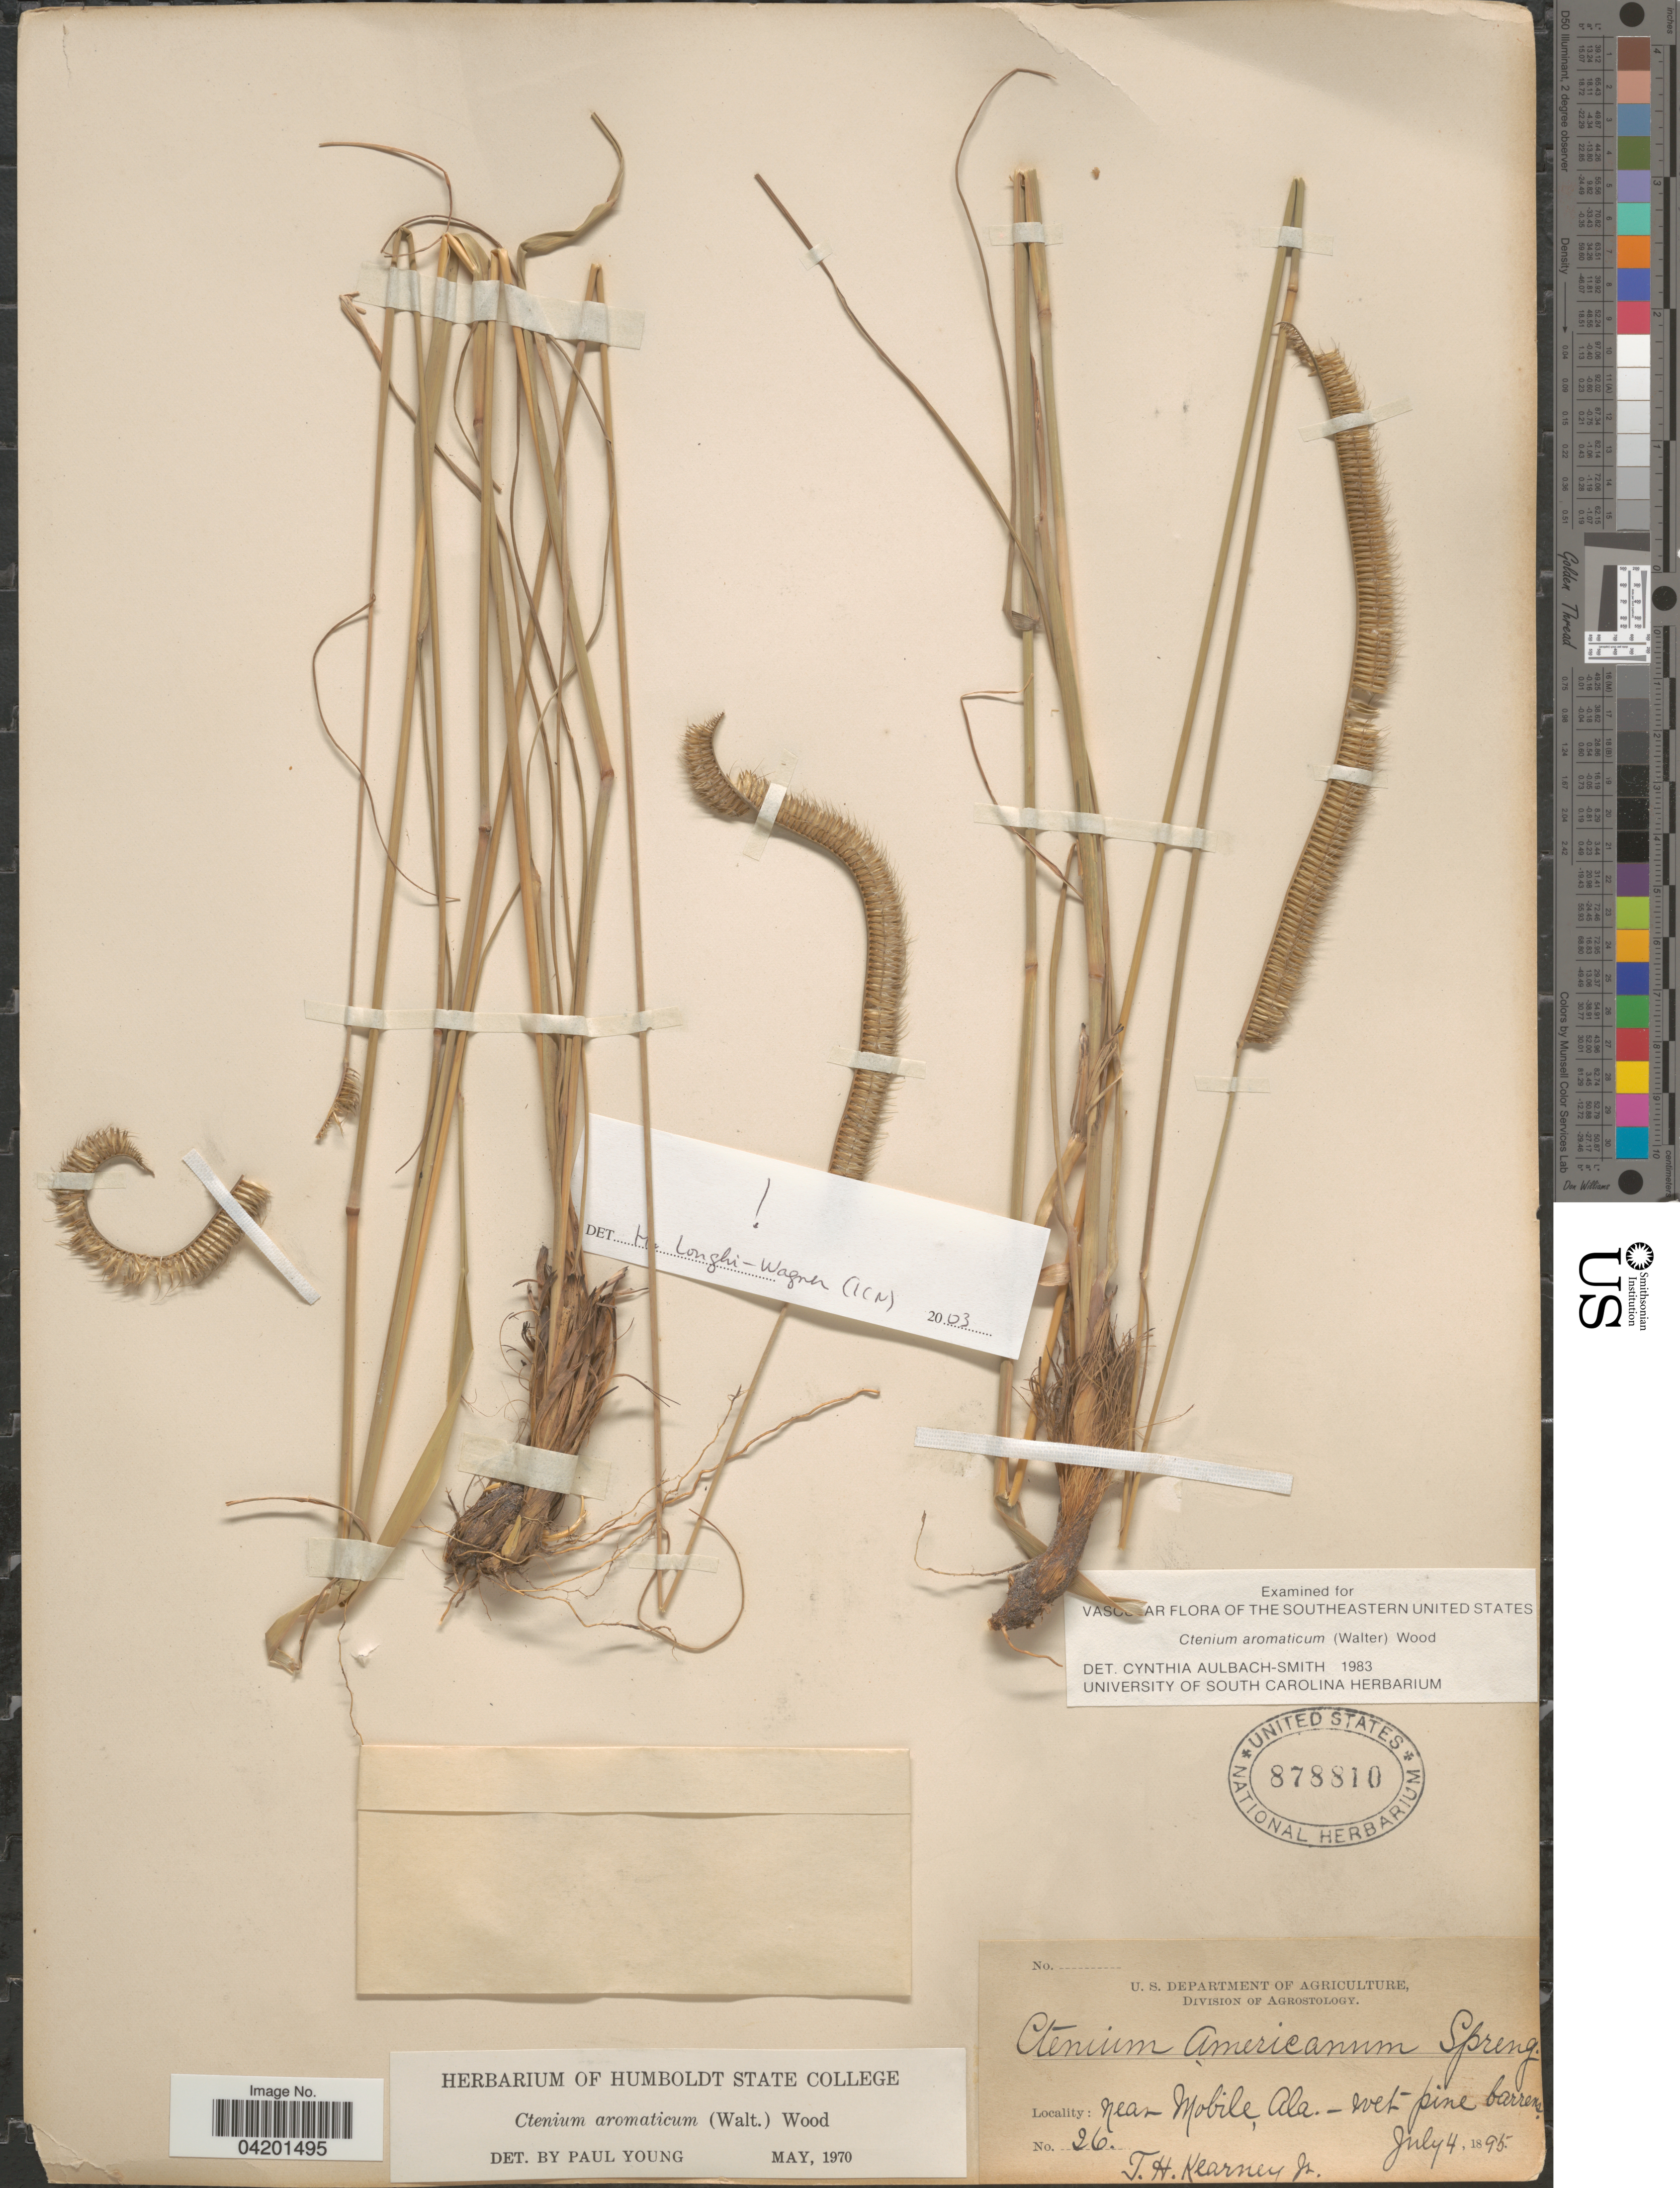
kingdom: Plantae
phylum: Tracheophyta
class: Liliopsida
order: Poales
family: Poaceae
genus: Ctenium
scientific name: Ctenium floridanum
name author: (Hitchc.) Hitchc.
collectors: T. H. Kearney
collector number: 26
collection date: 1895-07-04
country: United States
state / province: Alabama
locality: Near Mobile.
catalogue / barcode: US 878810